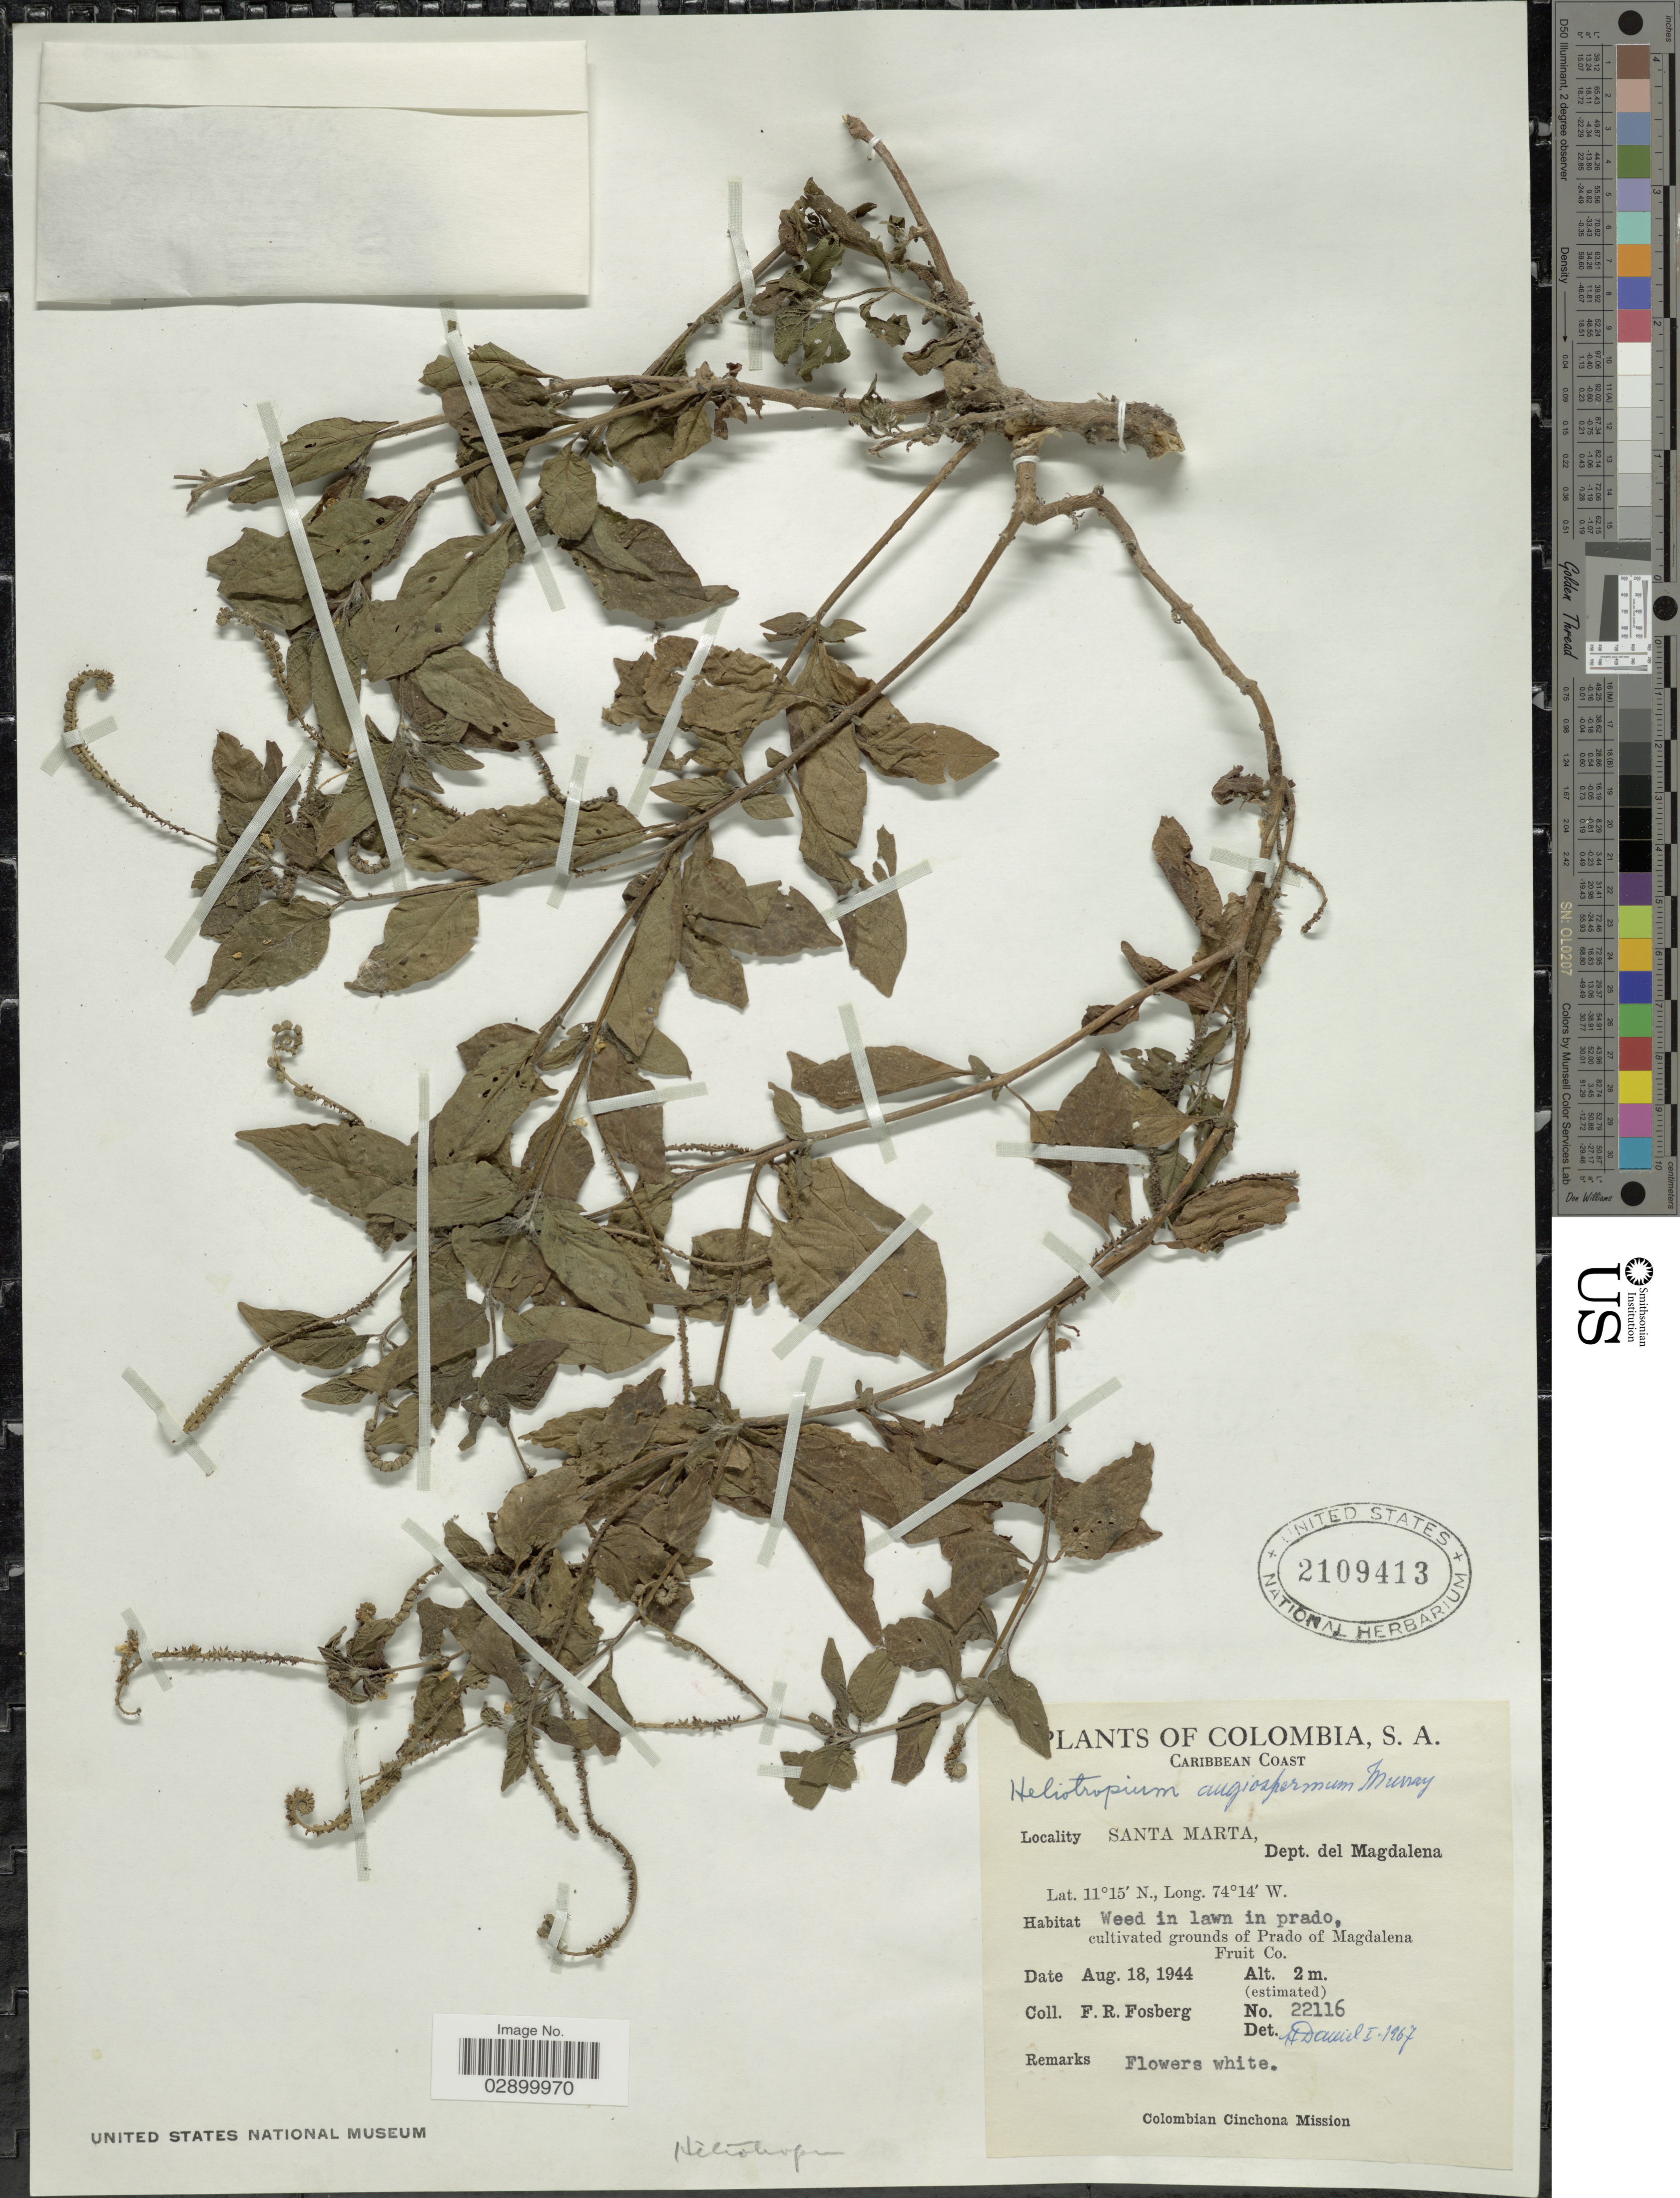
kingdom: Plantae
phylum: Tracheophyta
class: Magnoliopsida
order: Boraginales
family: Heliotropiaceae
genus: Heliotropium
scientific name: Heliotropium angiospermum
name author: Murray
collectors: F. R. Fosberg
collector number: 22116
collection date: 1944-08-18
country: Colombia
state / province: Magdalena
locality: Caribbean Coast. Santa Marta, Dept. del Magdalena. Cultivated grounds of Prado of Magdalena Fruit Co.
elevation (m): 2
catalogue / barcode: US 2109413